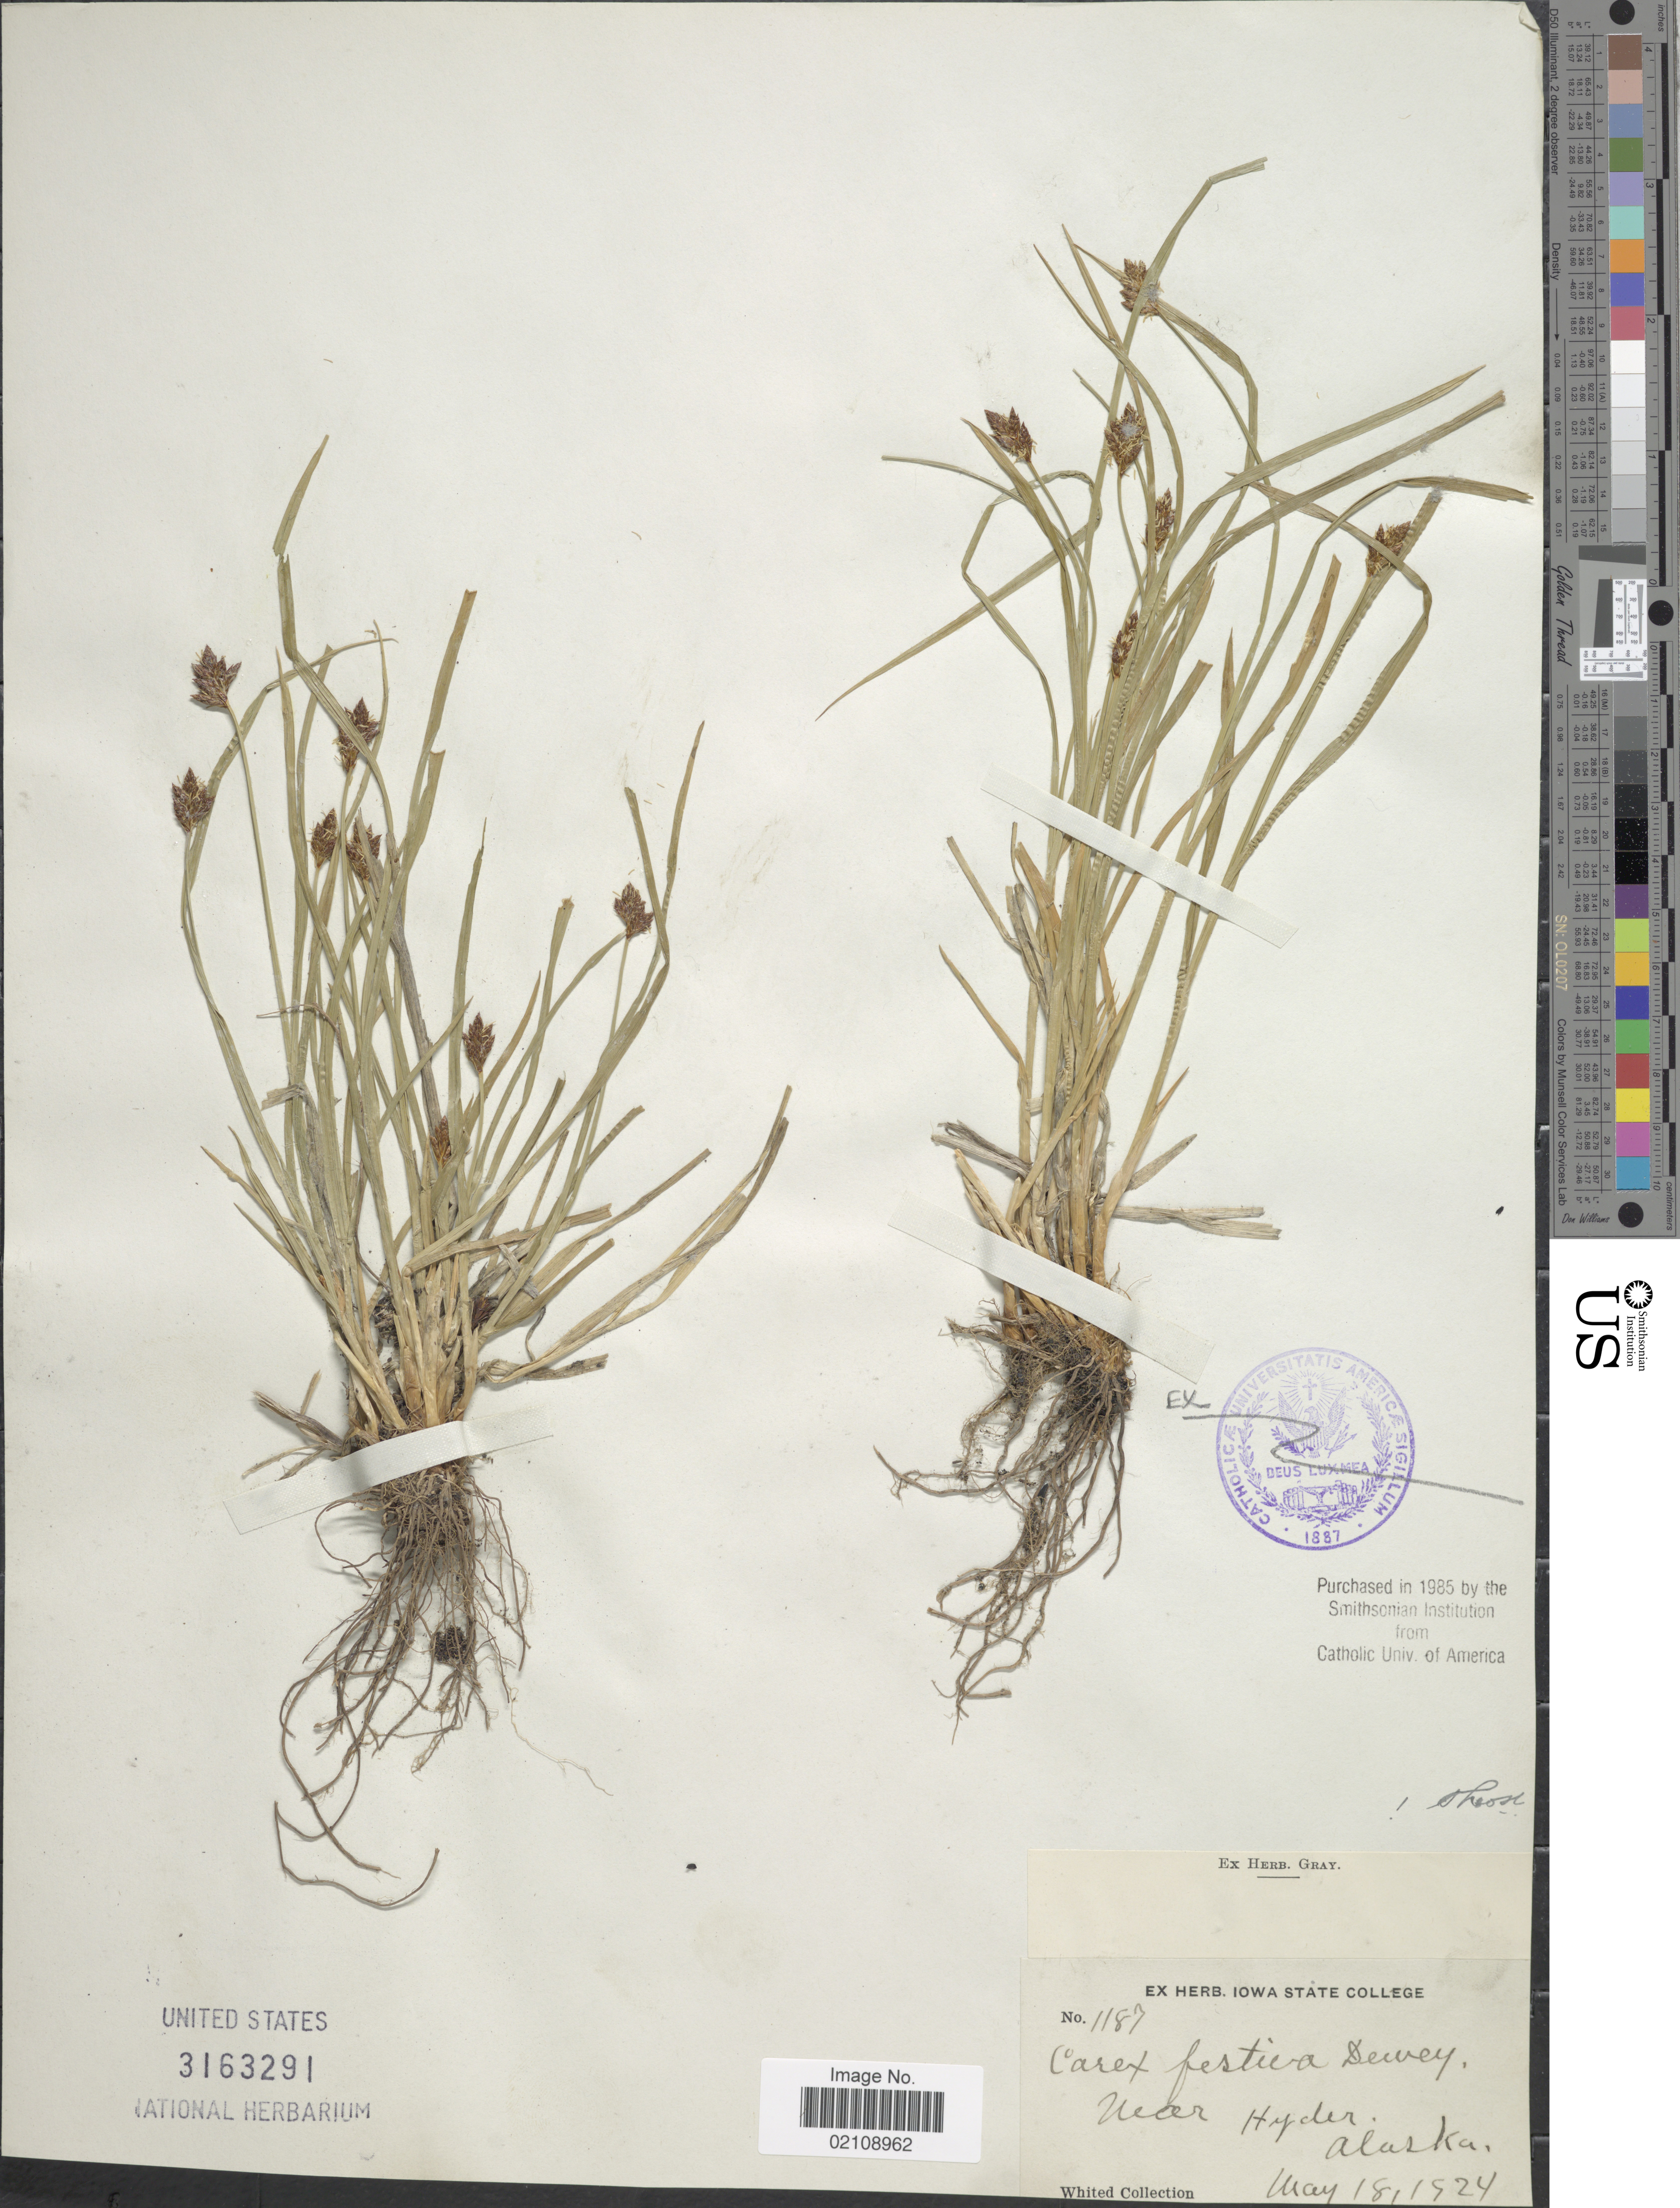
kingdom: Plantae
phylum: Tracheophyta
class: Liliopsida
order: Poales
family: Cyperaceae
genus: Carex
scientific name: Carex pachystachya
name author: Cham. ex Steud.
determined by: Mackenzie, K. K.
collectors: Whited Collection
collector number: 1187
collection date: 1924-05-18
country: United States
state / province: Alaska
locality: Near Hyder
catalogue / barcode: US 3163291